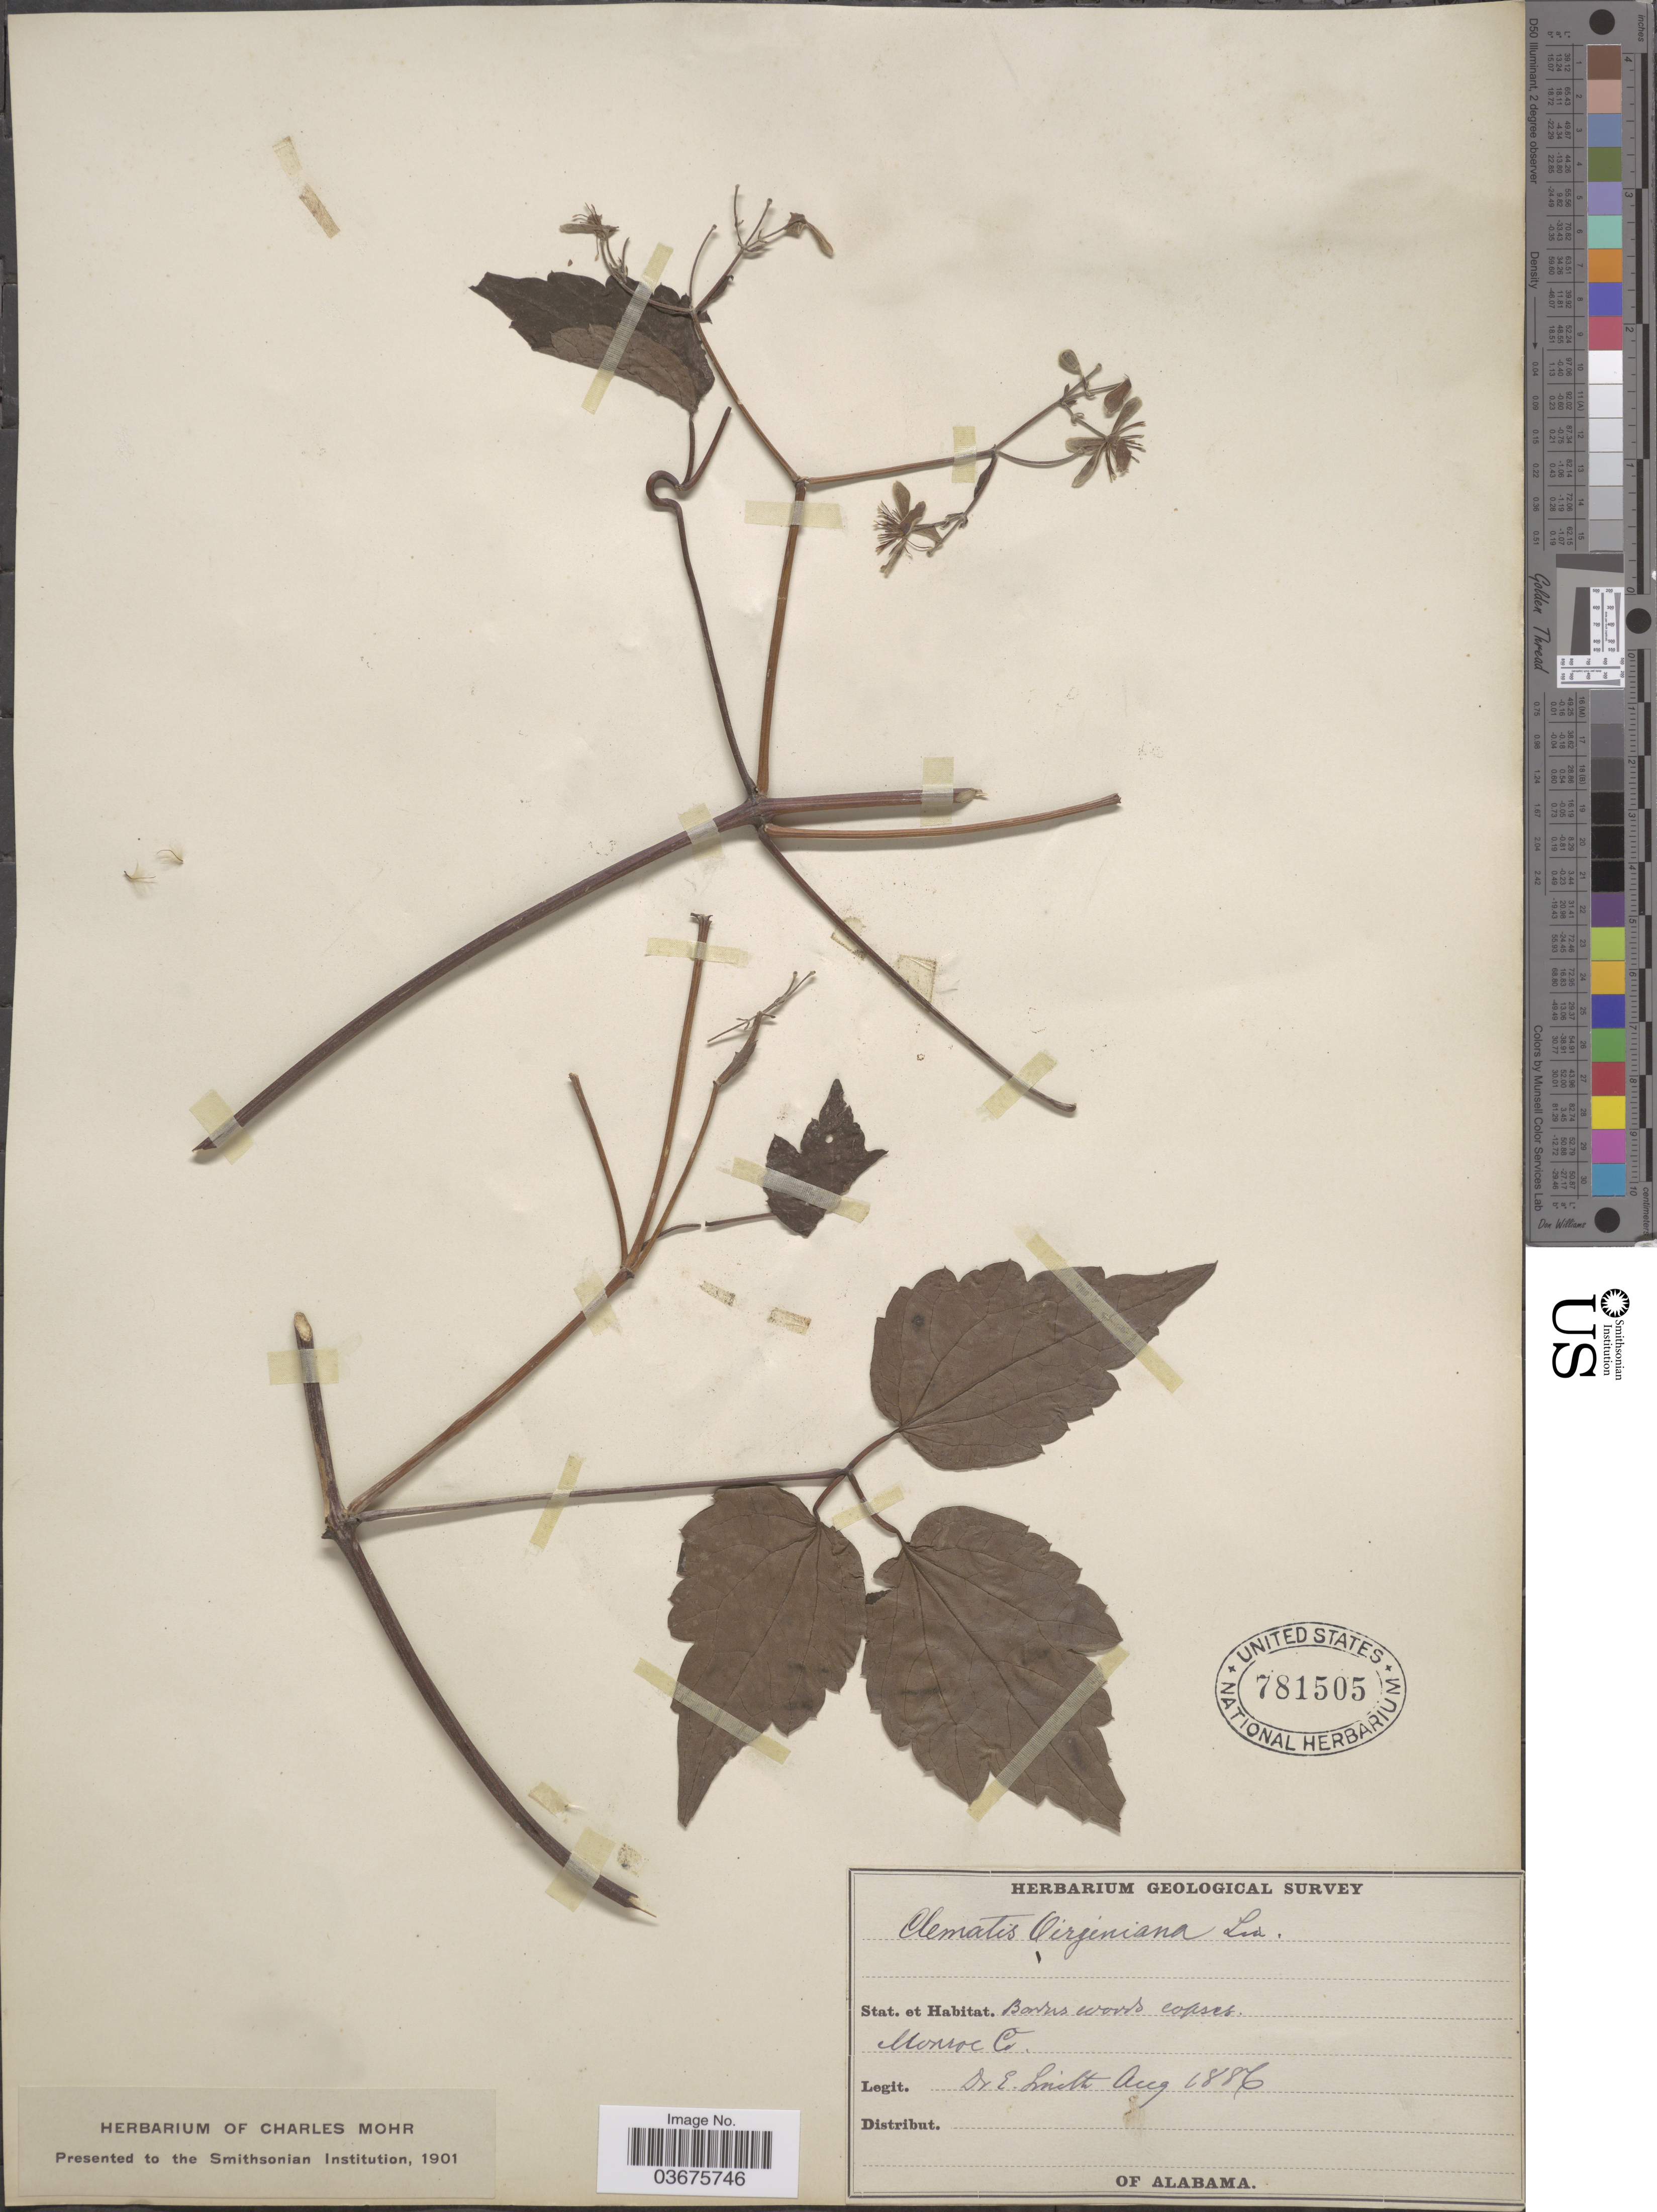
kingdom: Plantae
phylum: Tracheophyta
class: Magnoliopsida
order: Ranunculales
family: Ranunculaceae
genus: Clematis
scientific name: Clematis virginiana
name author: L.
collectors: E. Smith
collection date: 1886-08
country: United States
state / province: Alabama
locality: Stat. Monroe Co.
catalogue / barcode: US 781505